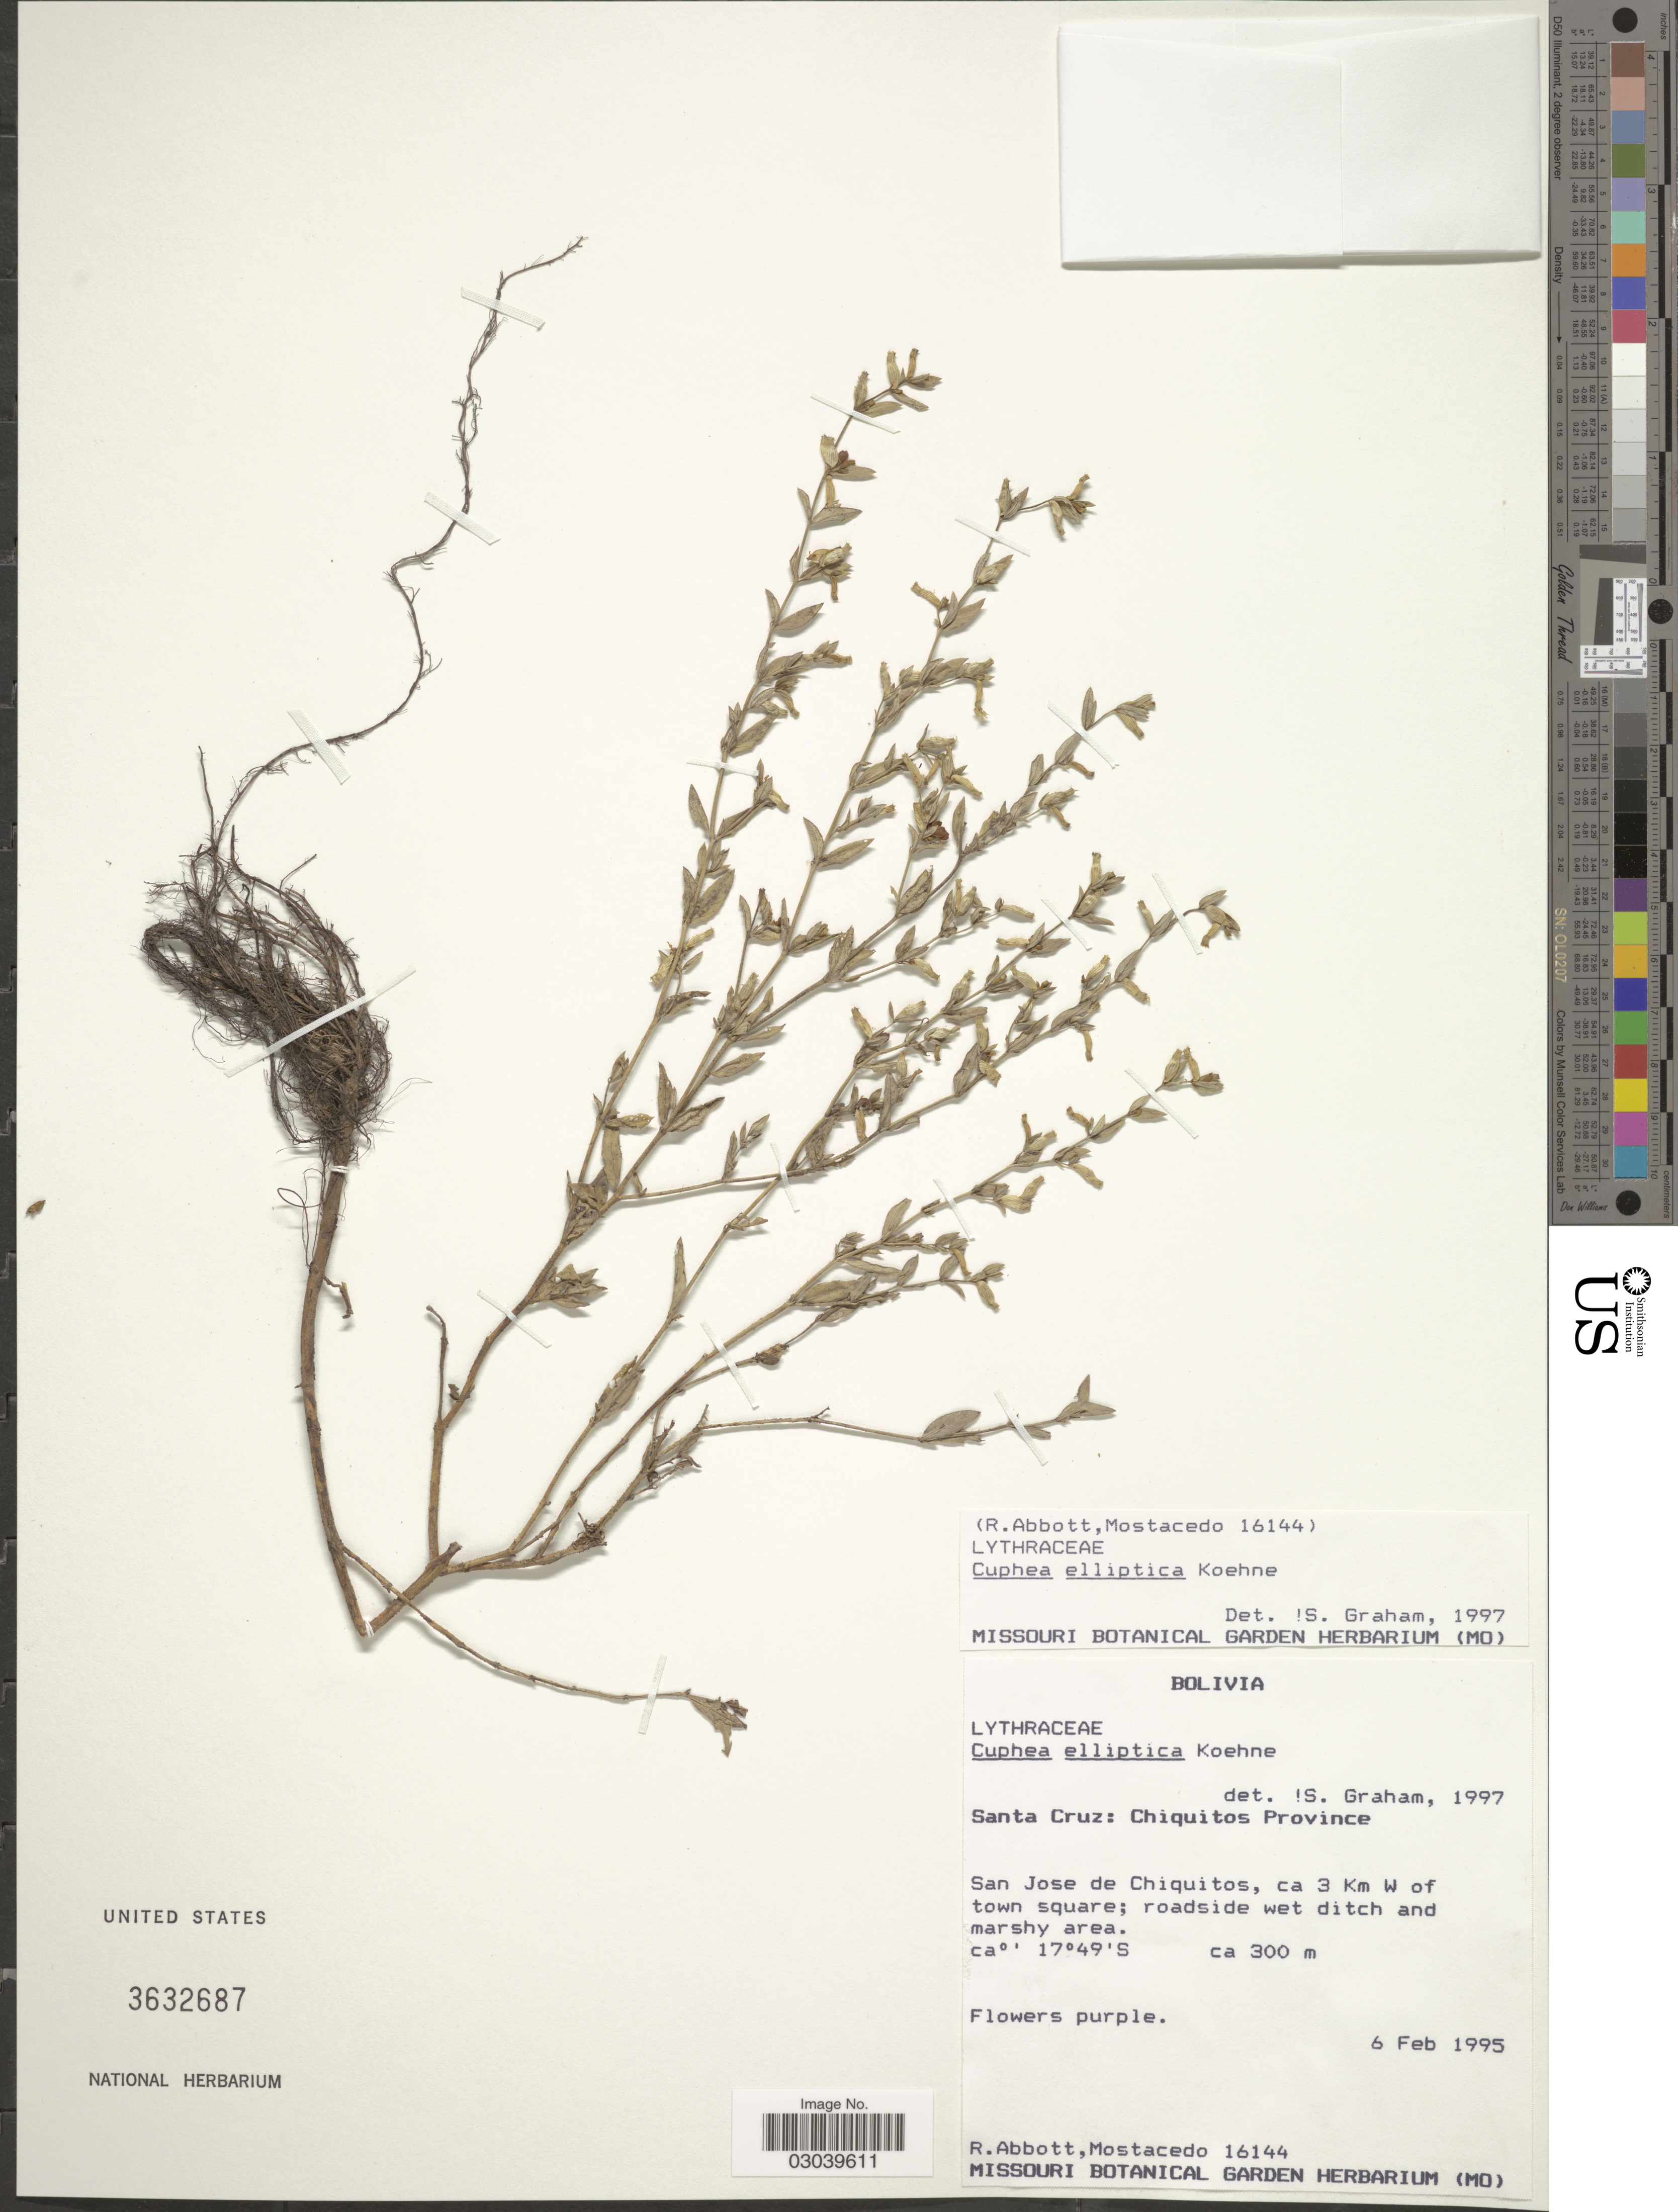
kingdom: Plantae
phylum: Tracheophyta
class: Magnoliopsida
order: Myrtales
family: Lythraceae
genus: Cuphea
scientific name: Cuphea elliptica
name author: Koehne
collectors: J. R. Abbott & Mostacedo, --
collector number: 16144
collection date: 1995-02-06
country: Bolivia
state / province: Santa Cruz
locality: Chiquitos Province. San Jose de Chiquitos, ca 3 Km W of town square.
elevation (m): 300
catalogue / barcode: US 3632687